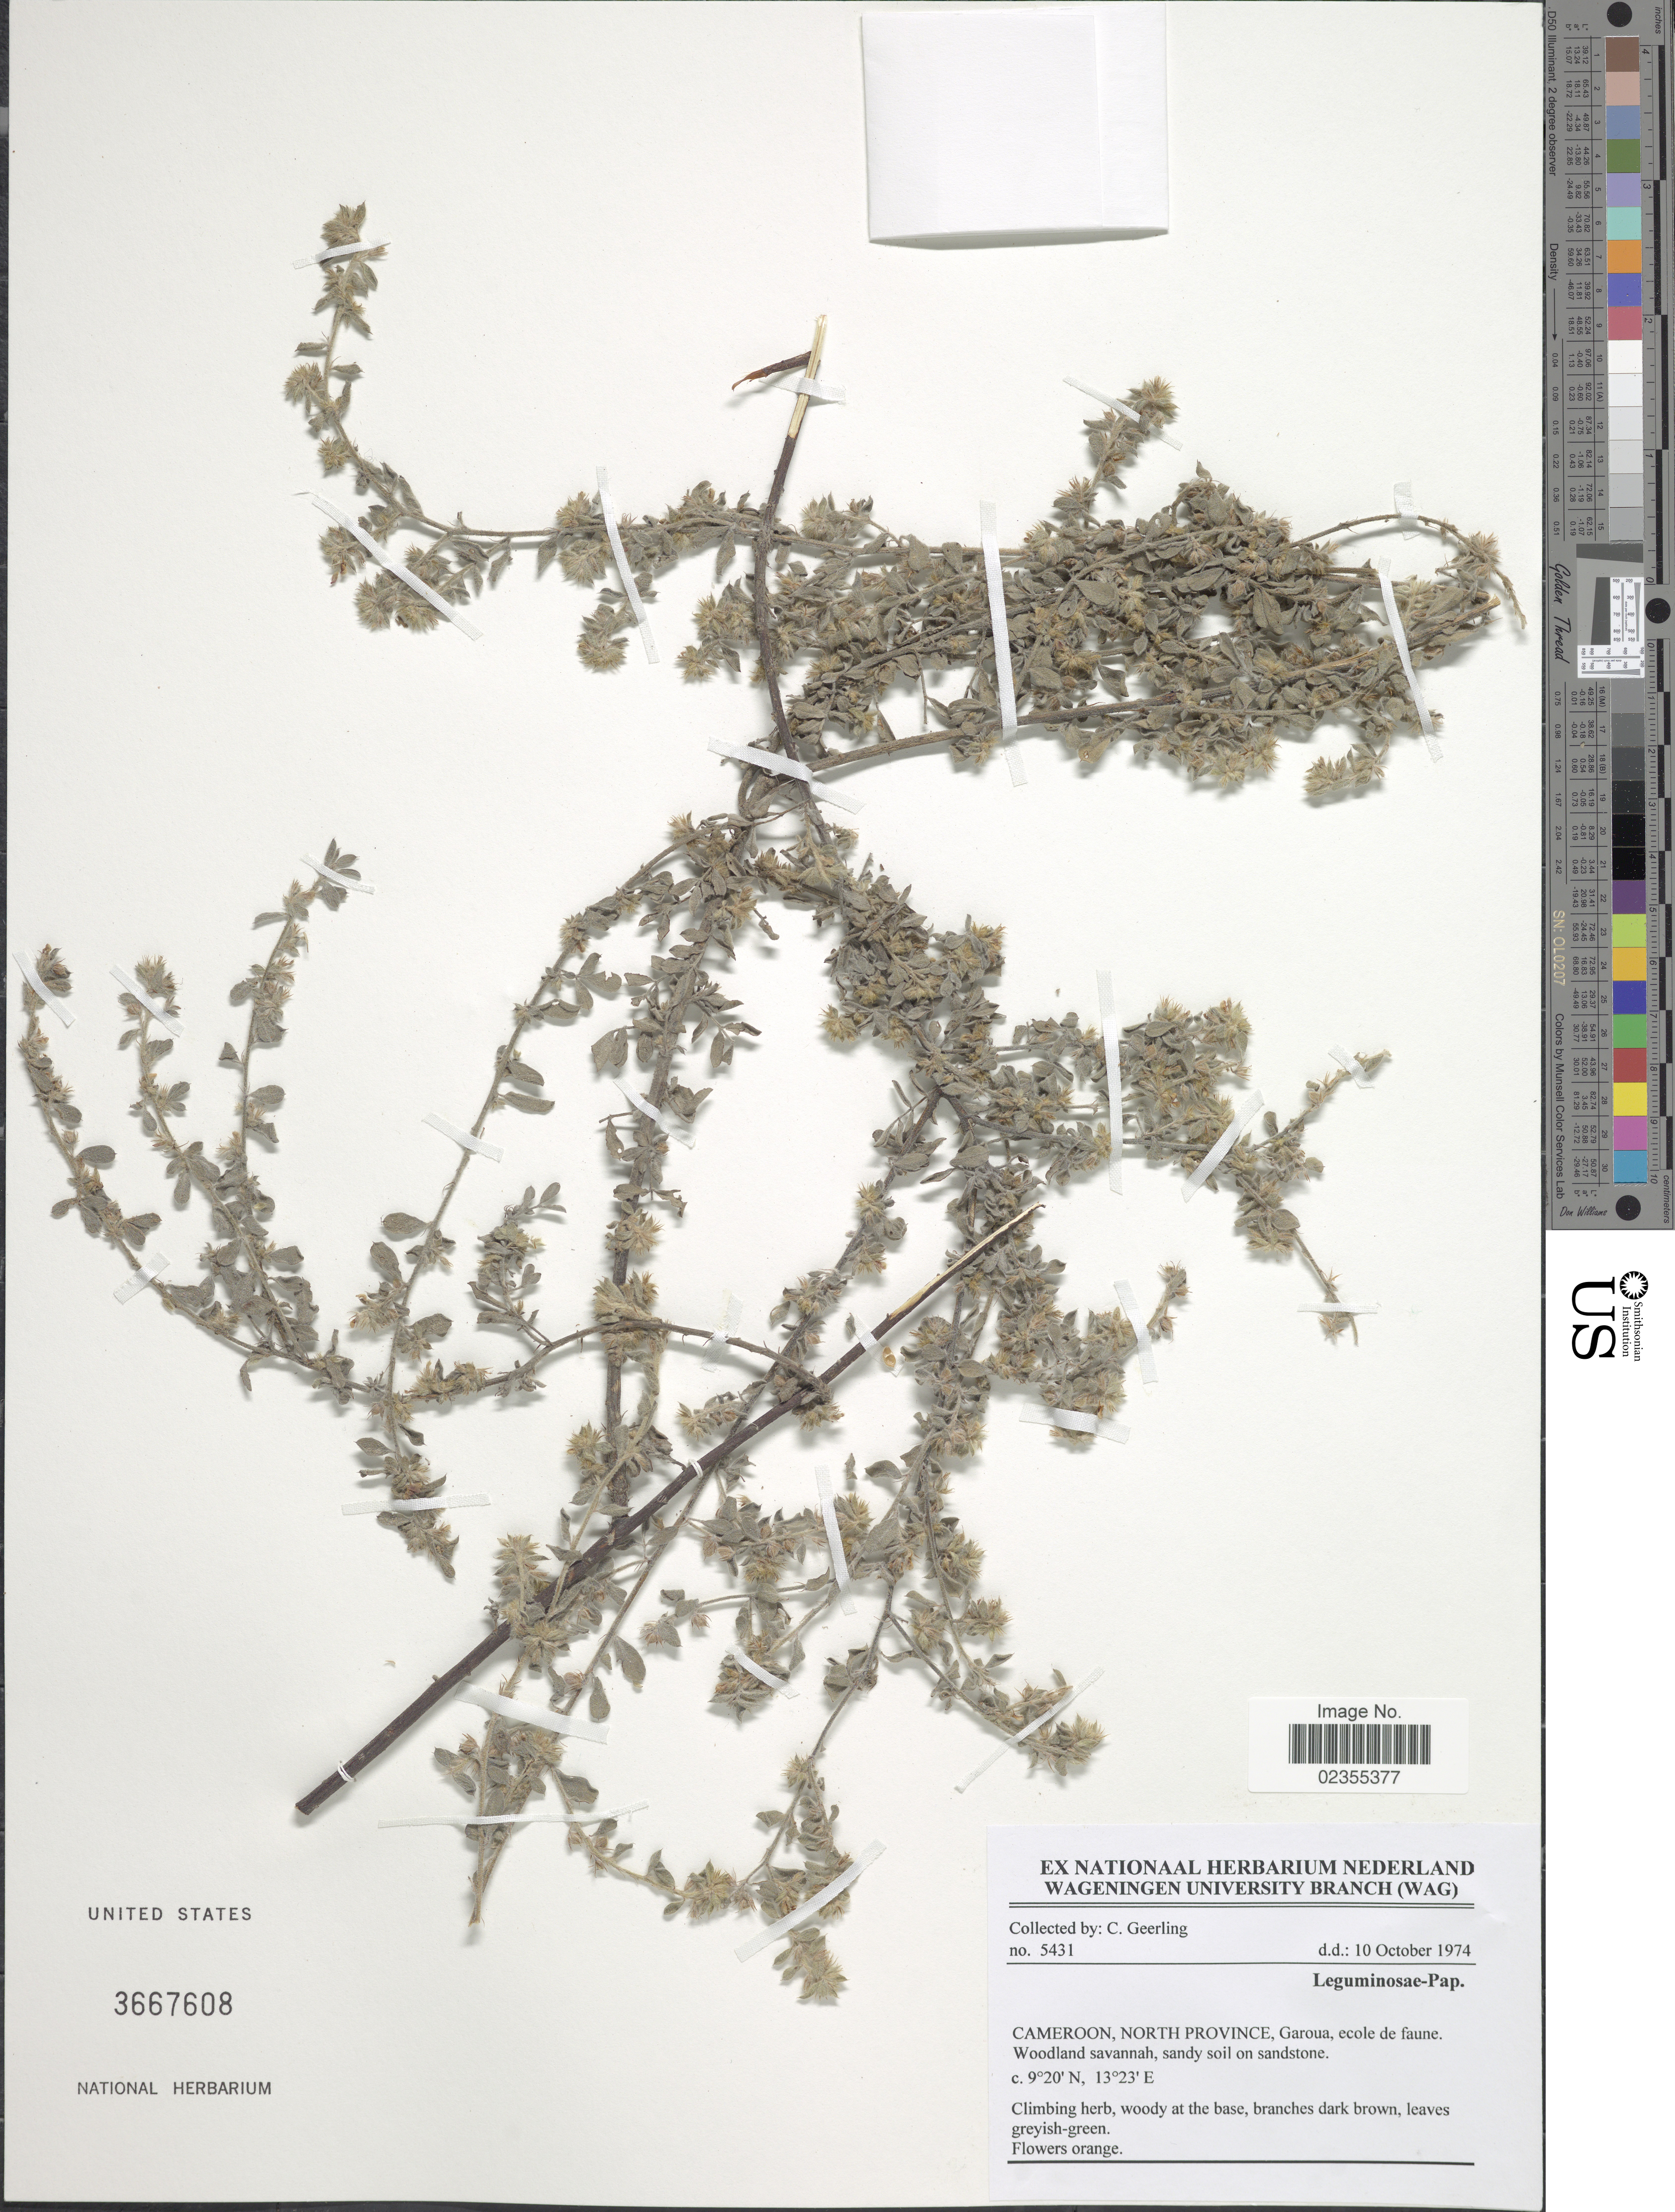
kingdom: Plantae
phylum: Tracheophyta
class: Magnoliopsida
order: Fabales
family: Fabaceae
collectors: C. Geerling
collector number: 5431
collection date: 1974-10-10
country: Cameroon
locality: North Province, Garoua, ecole de faune. Woodland savannah, sandy soil on sandstone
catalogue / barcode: US 3667608